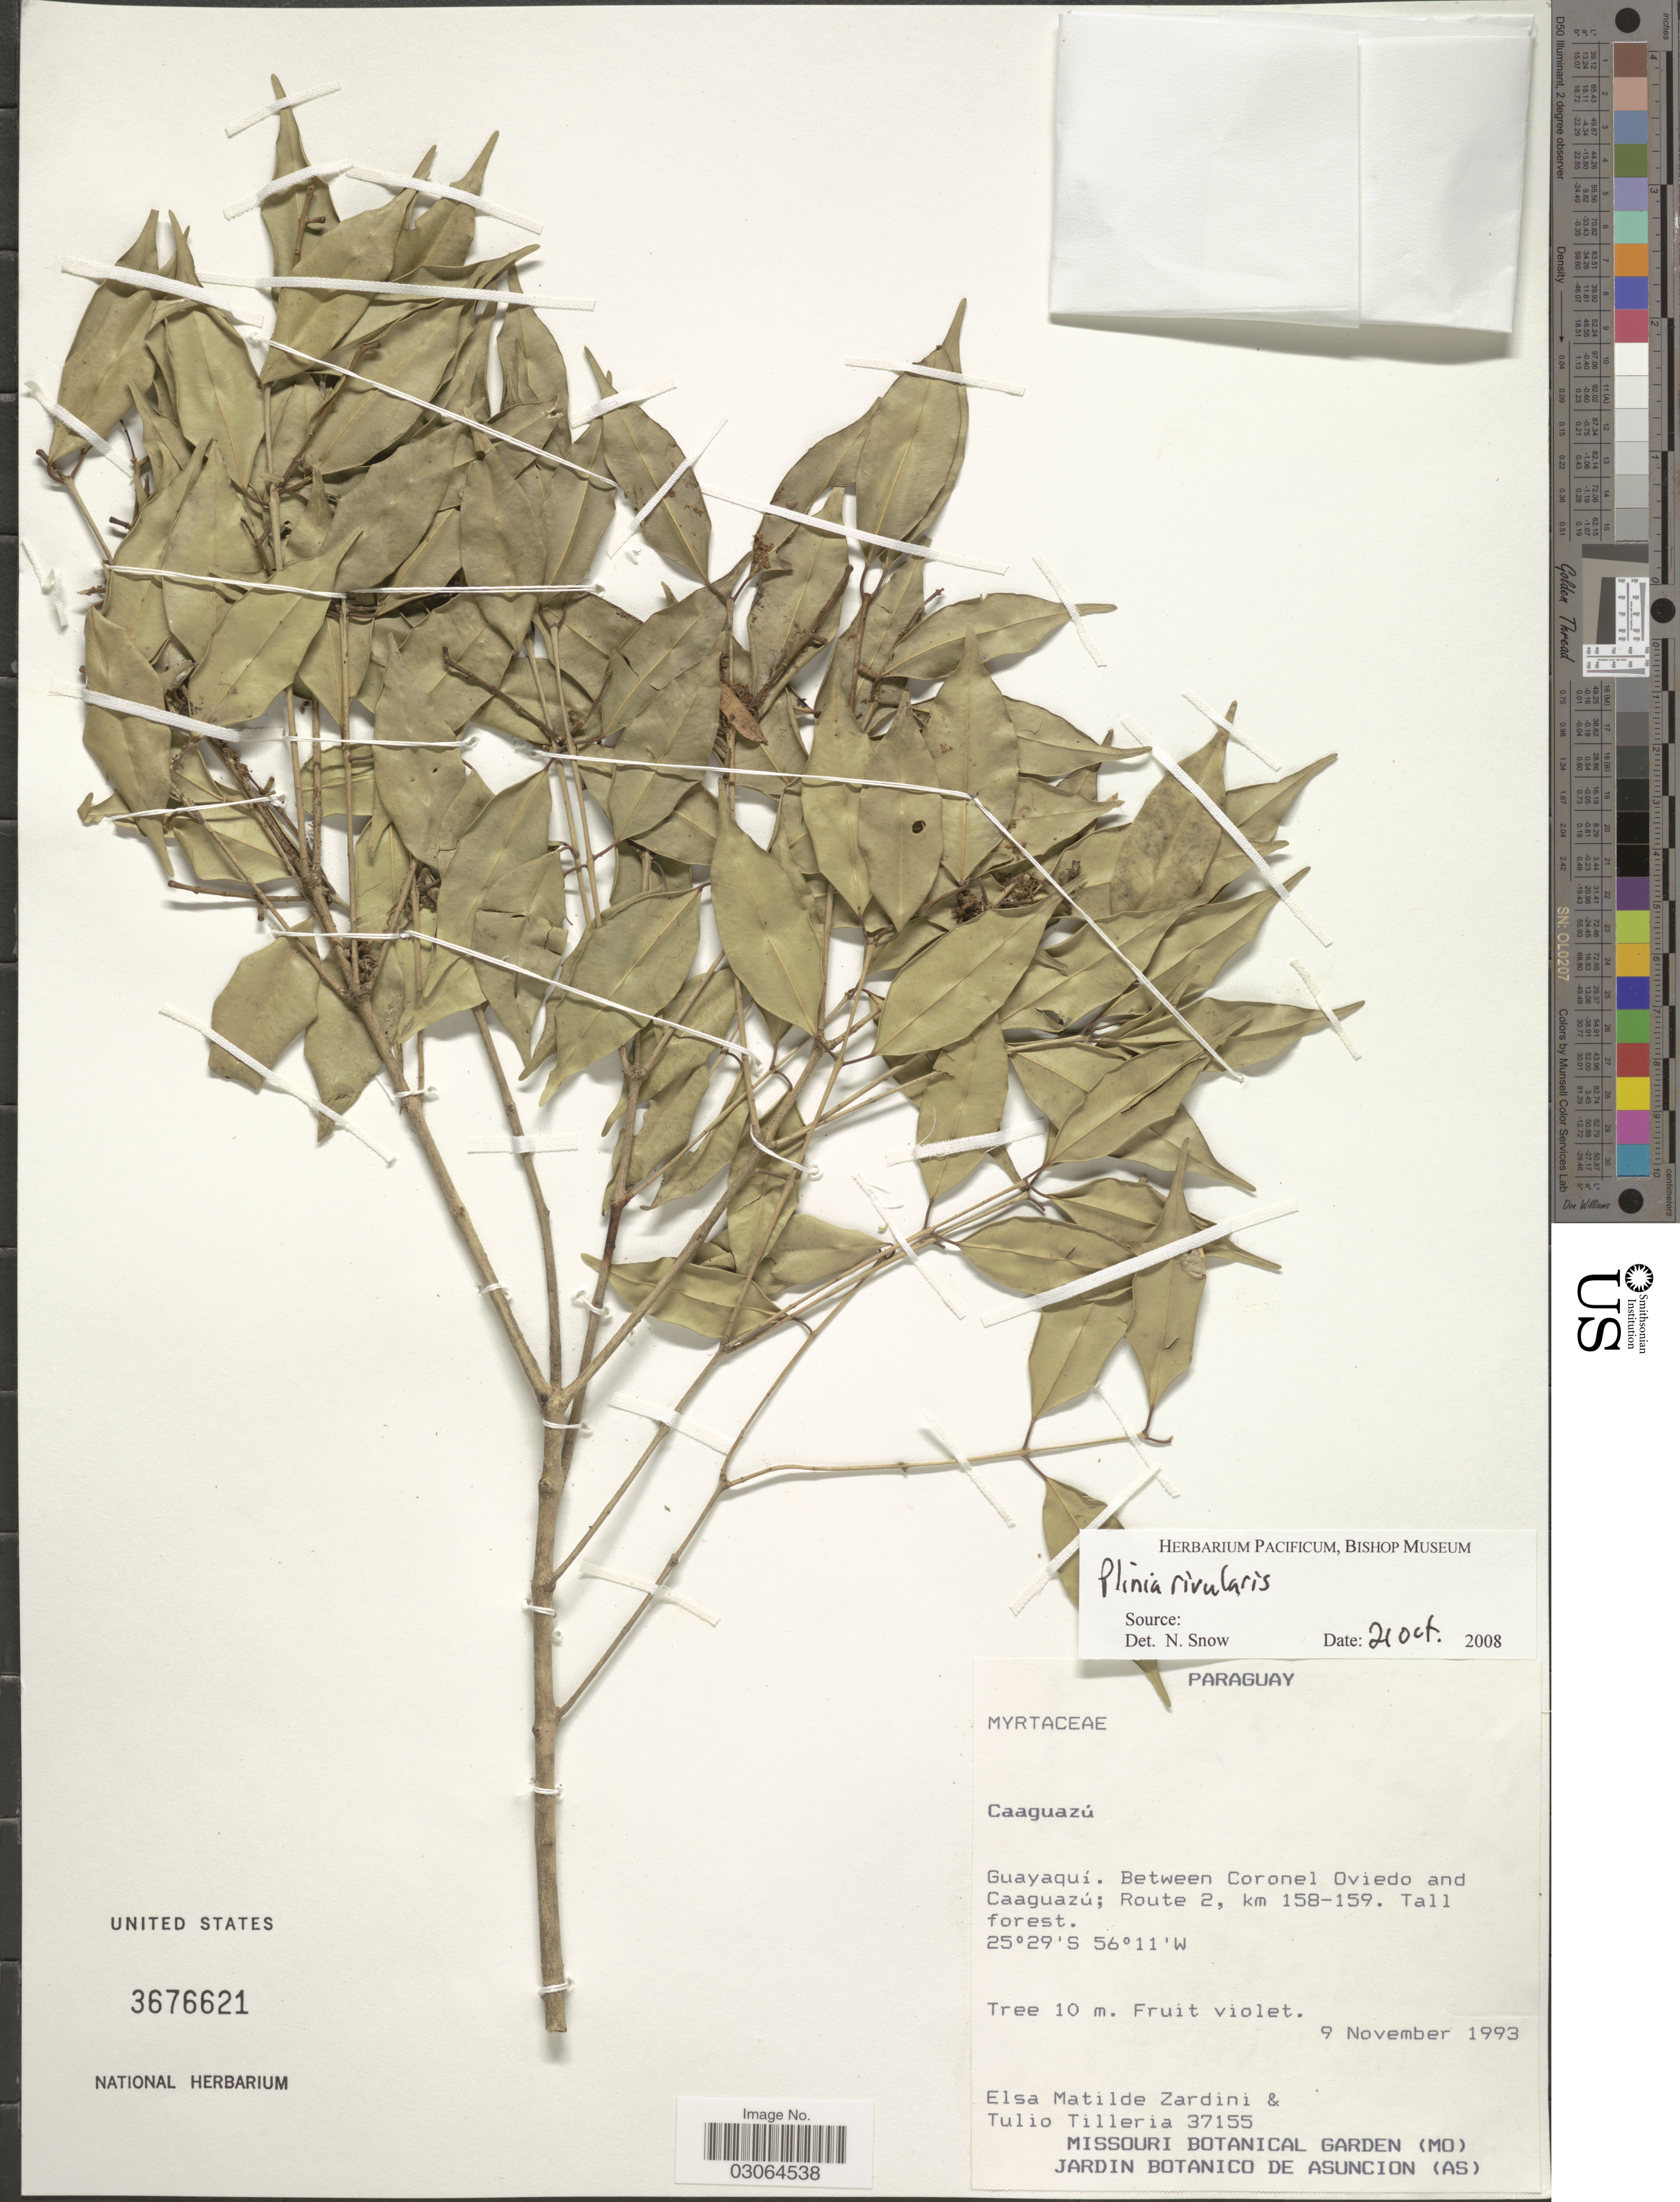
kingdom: Plantae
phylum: Tracheophyta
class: Magnoliopsida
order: Myrtales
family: Myrtaceae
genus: Plinia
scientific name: Plinia rivularis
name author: (Cambess.) Rotman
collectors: E. M. Zardini & T. Tilleria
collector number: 37155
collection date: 1993-11-09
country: Paraguay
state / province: Caaguazu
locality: Guayaquí. Between Coronel Oviedo and Caaguazú; Route 2, km 158-159.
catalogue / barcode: US 3676621